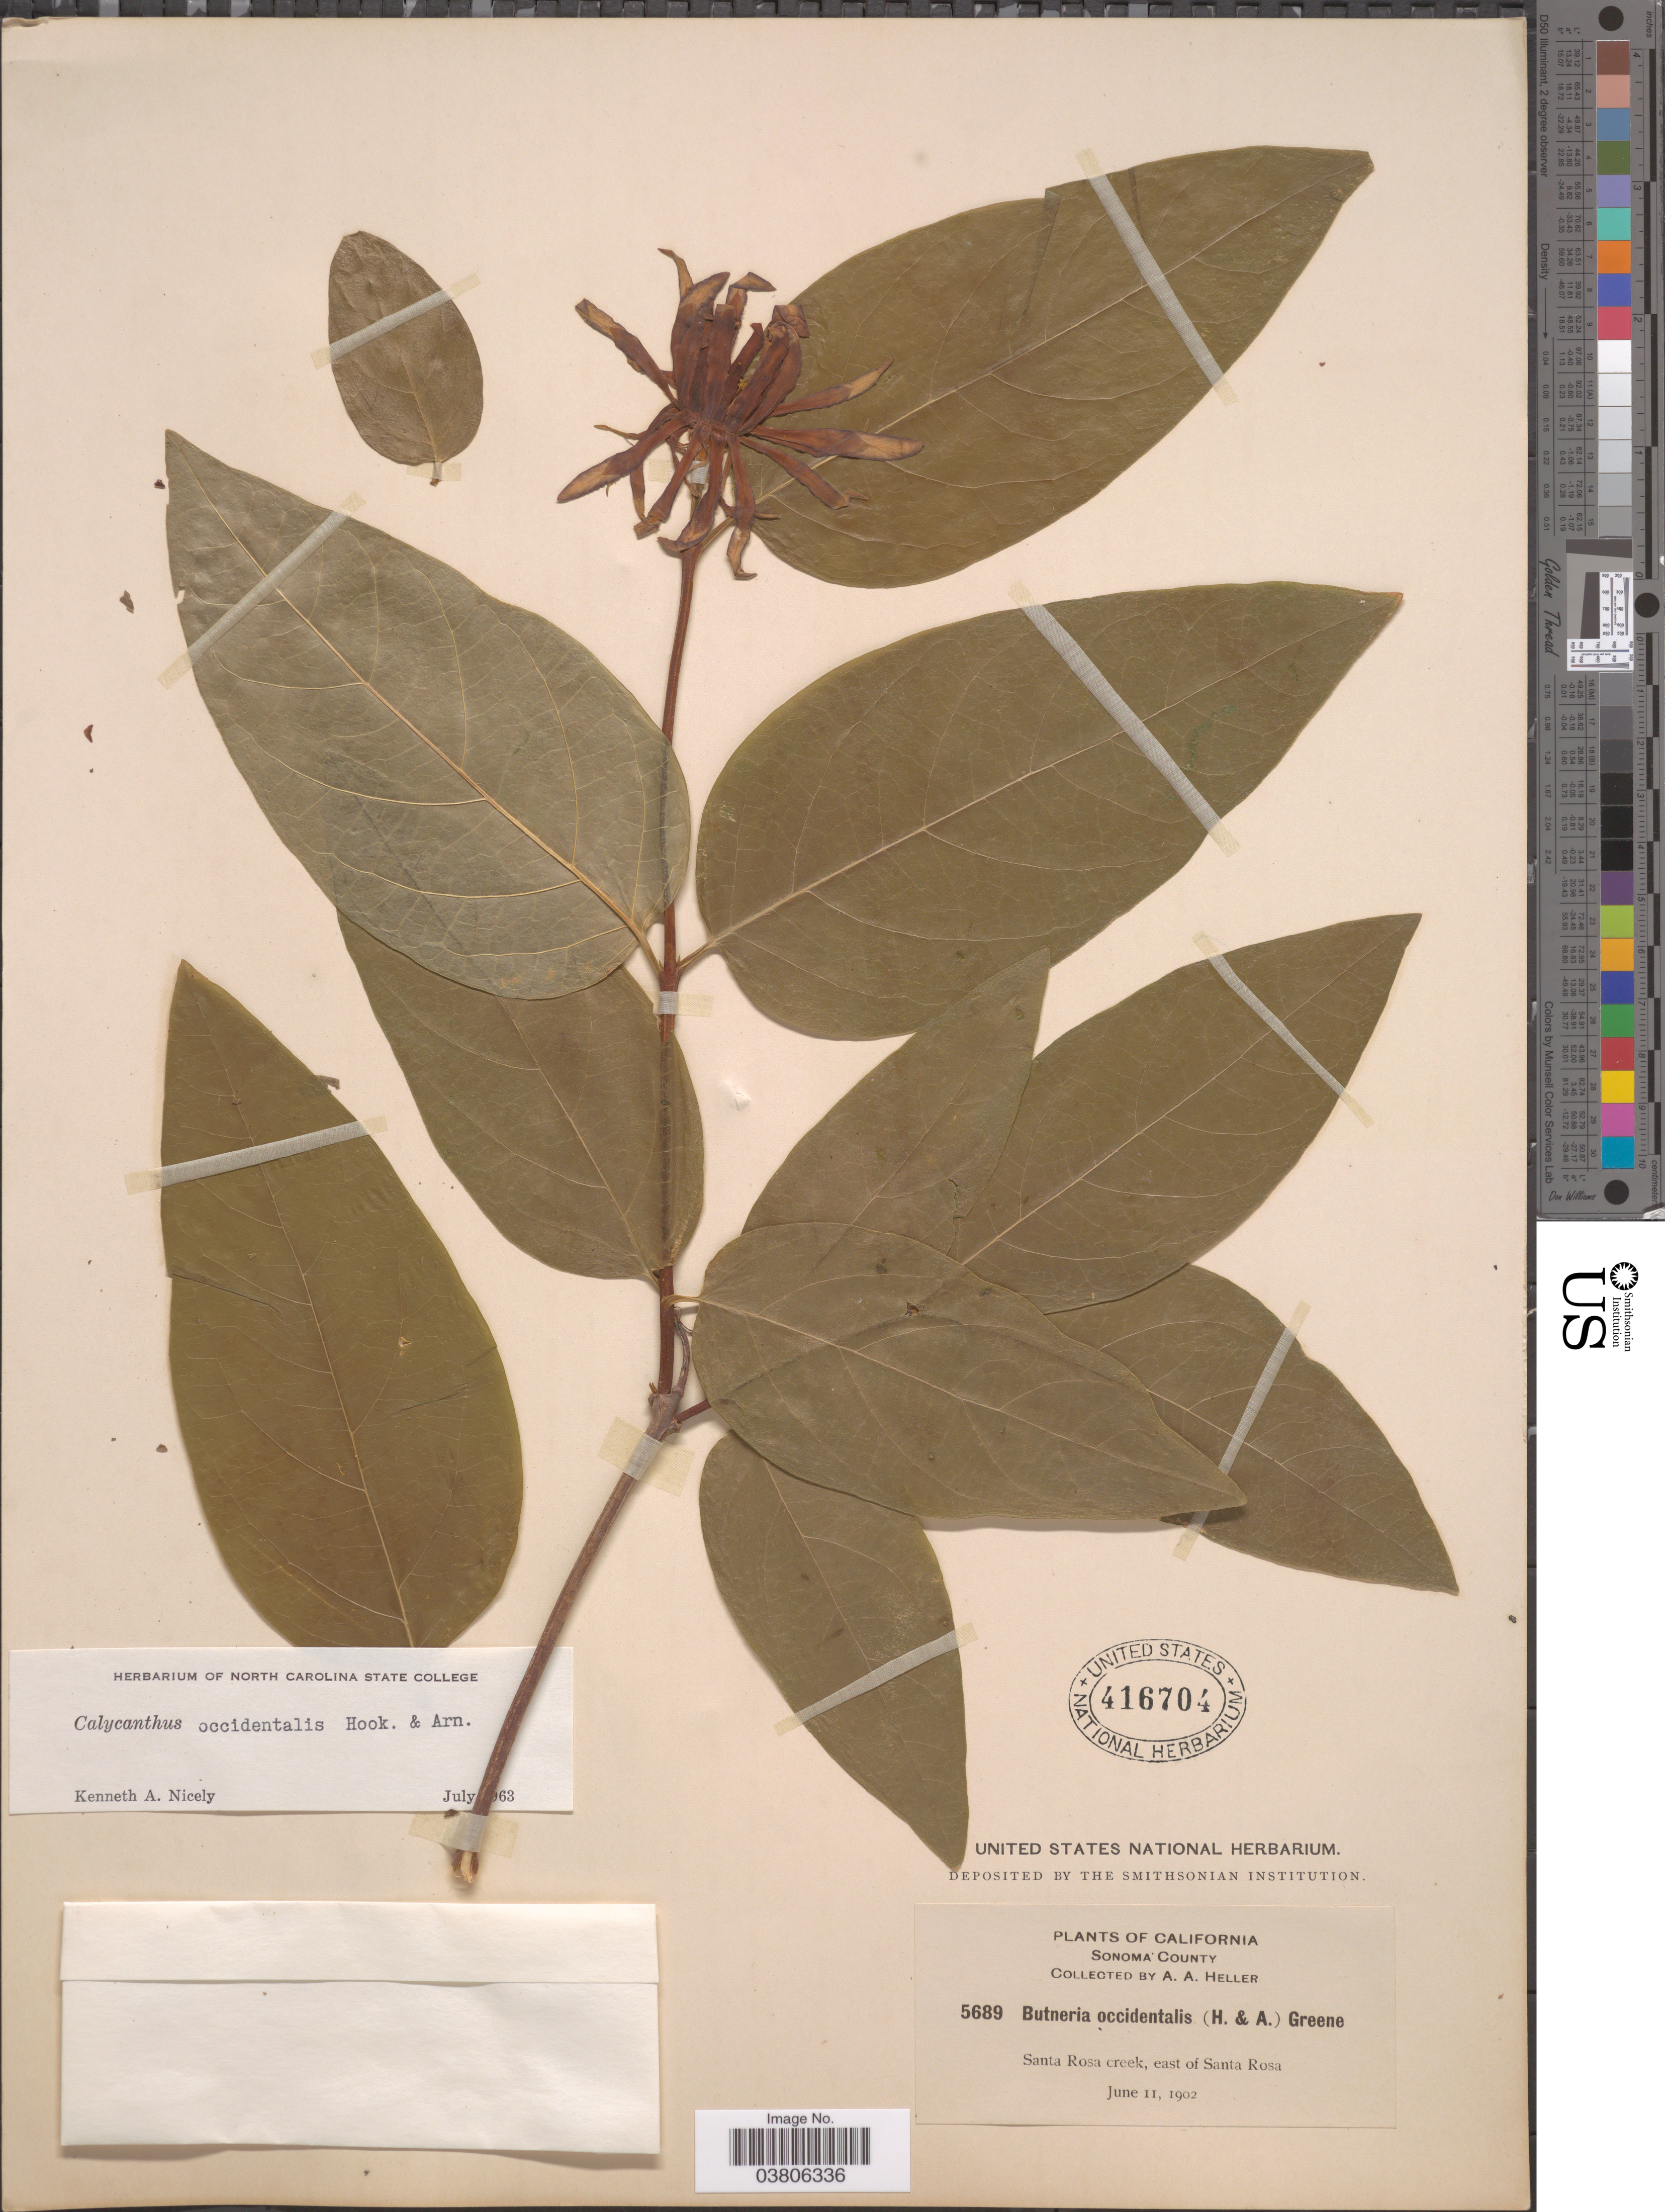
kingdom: Plantae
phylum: Tracheophyta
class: Magnoliopsida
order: Laurales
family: Calycanthaceae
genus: Calycanthus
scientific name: Calycanthus occidentalis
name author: Hook. & Arn.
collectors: A. A. Heller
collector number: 5689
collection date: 1902-06-11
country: United States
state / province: California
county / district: Sonoma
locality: Sonoma County. Santa Rosa creek, east of Santa Rosa.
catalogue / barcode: US 416704